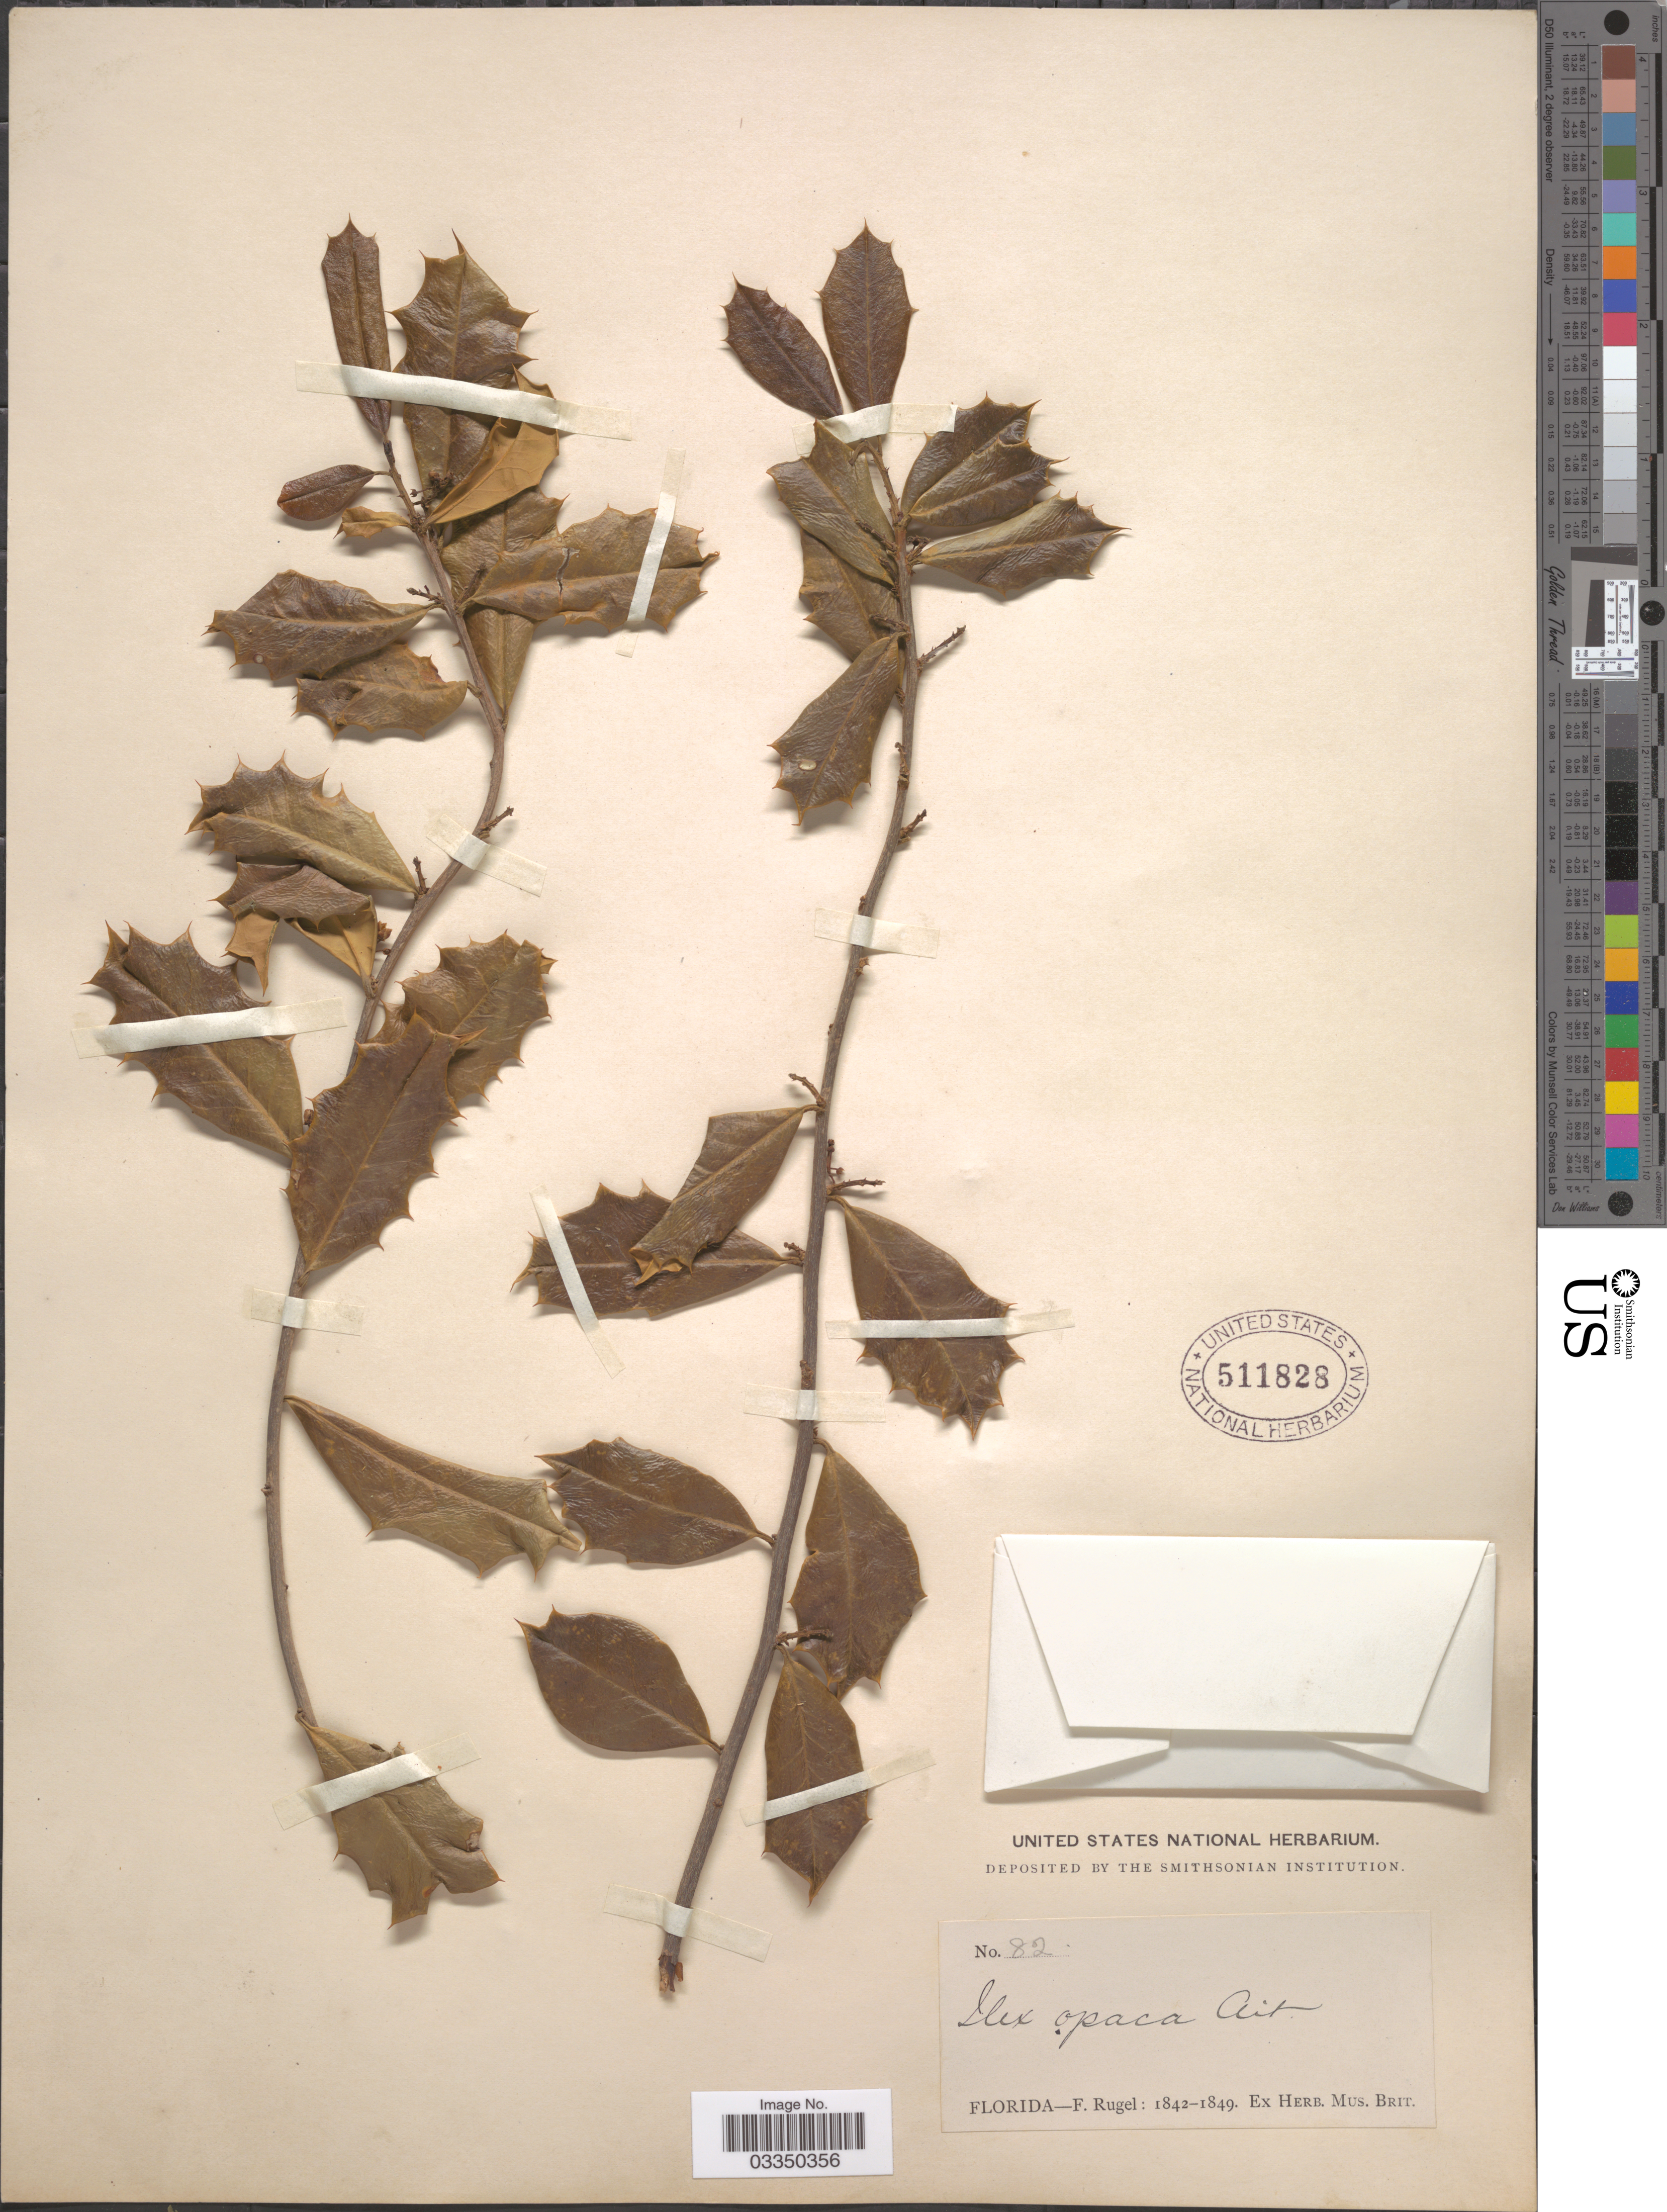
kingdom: Plantae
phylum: Tracheophyta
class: Magnoliopsida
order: Aquifoliales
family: Aquifoliaceae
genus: Ilex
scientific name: Ilex opaca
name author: Aiton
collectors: F. Rugel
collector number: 82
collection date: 1842/1849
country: United States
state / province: Florida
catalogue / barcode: US 511828